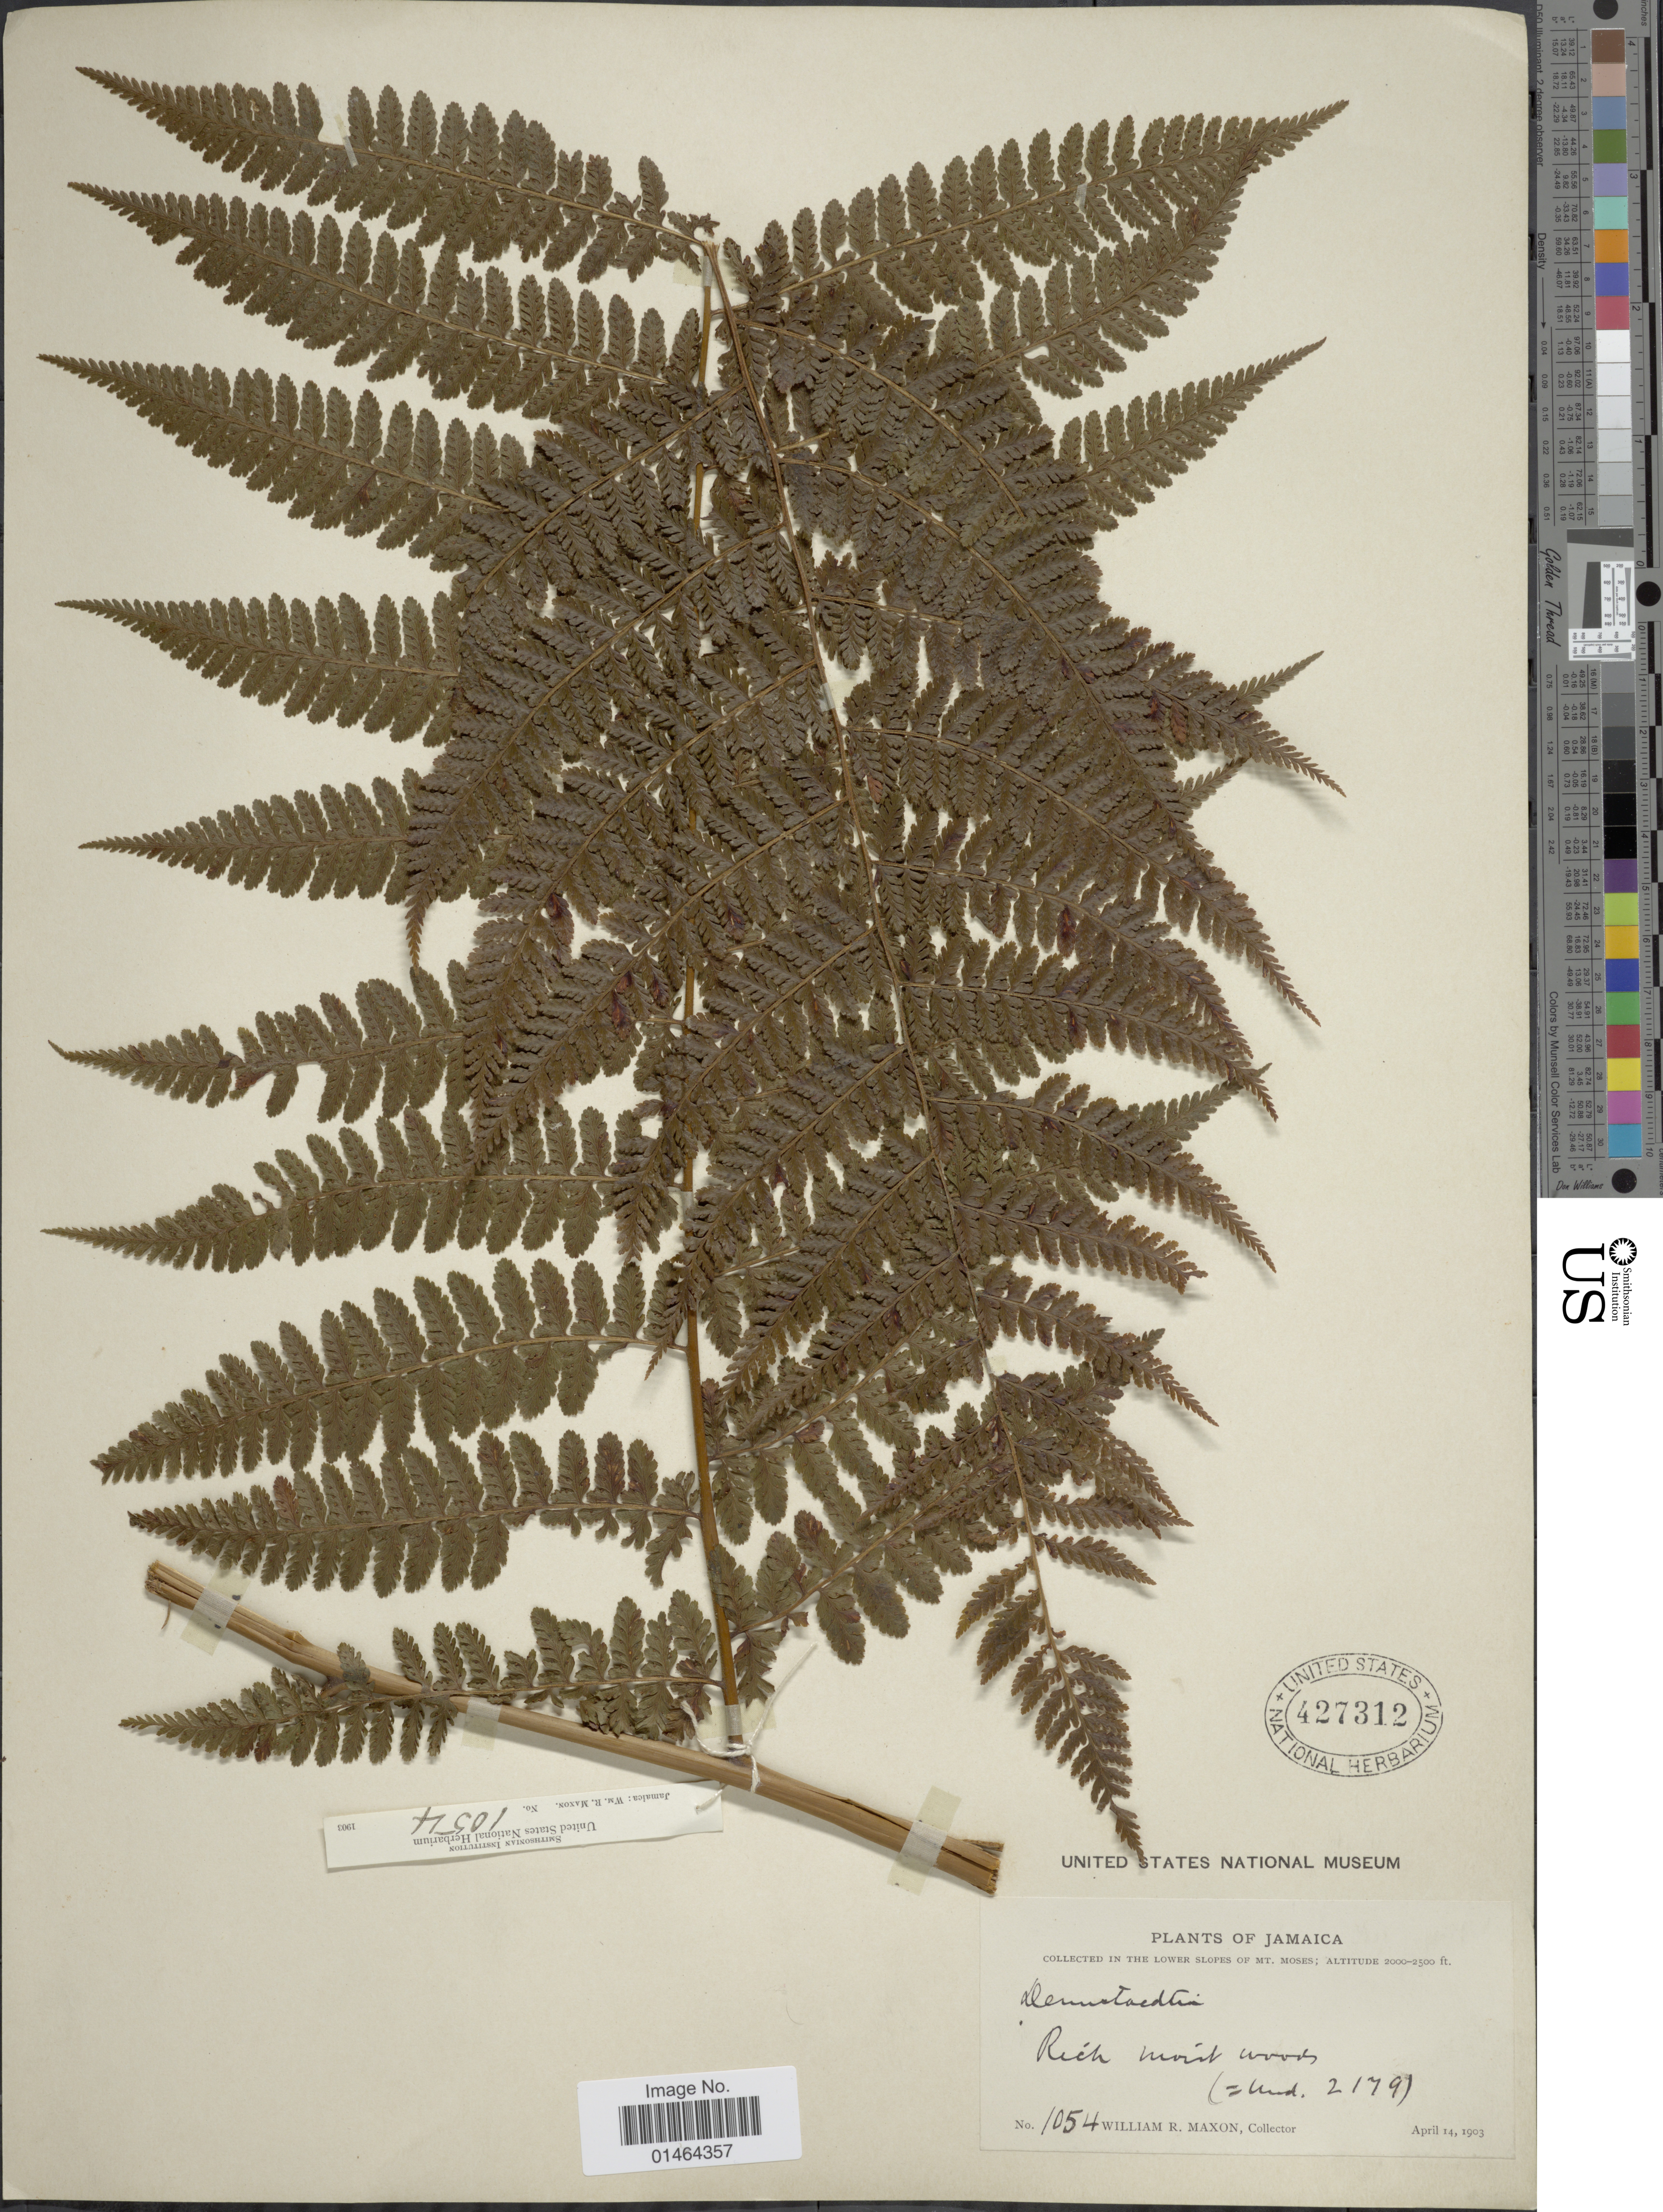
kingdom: Plantae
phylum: Tracheophyta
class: Polypodiopsida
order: Polypodiales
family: Dennstaedtiaceae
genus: Dennstaedtia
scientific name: Dennstaedtia cicutaria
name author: (Sw.) T. Moore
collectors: W. R. Maxon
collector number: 1054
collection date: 1903-04-14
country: Jamaica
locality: In the lower slopes of Mt. Moses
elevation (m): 610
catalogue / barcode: US 427312